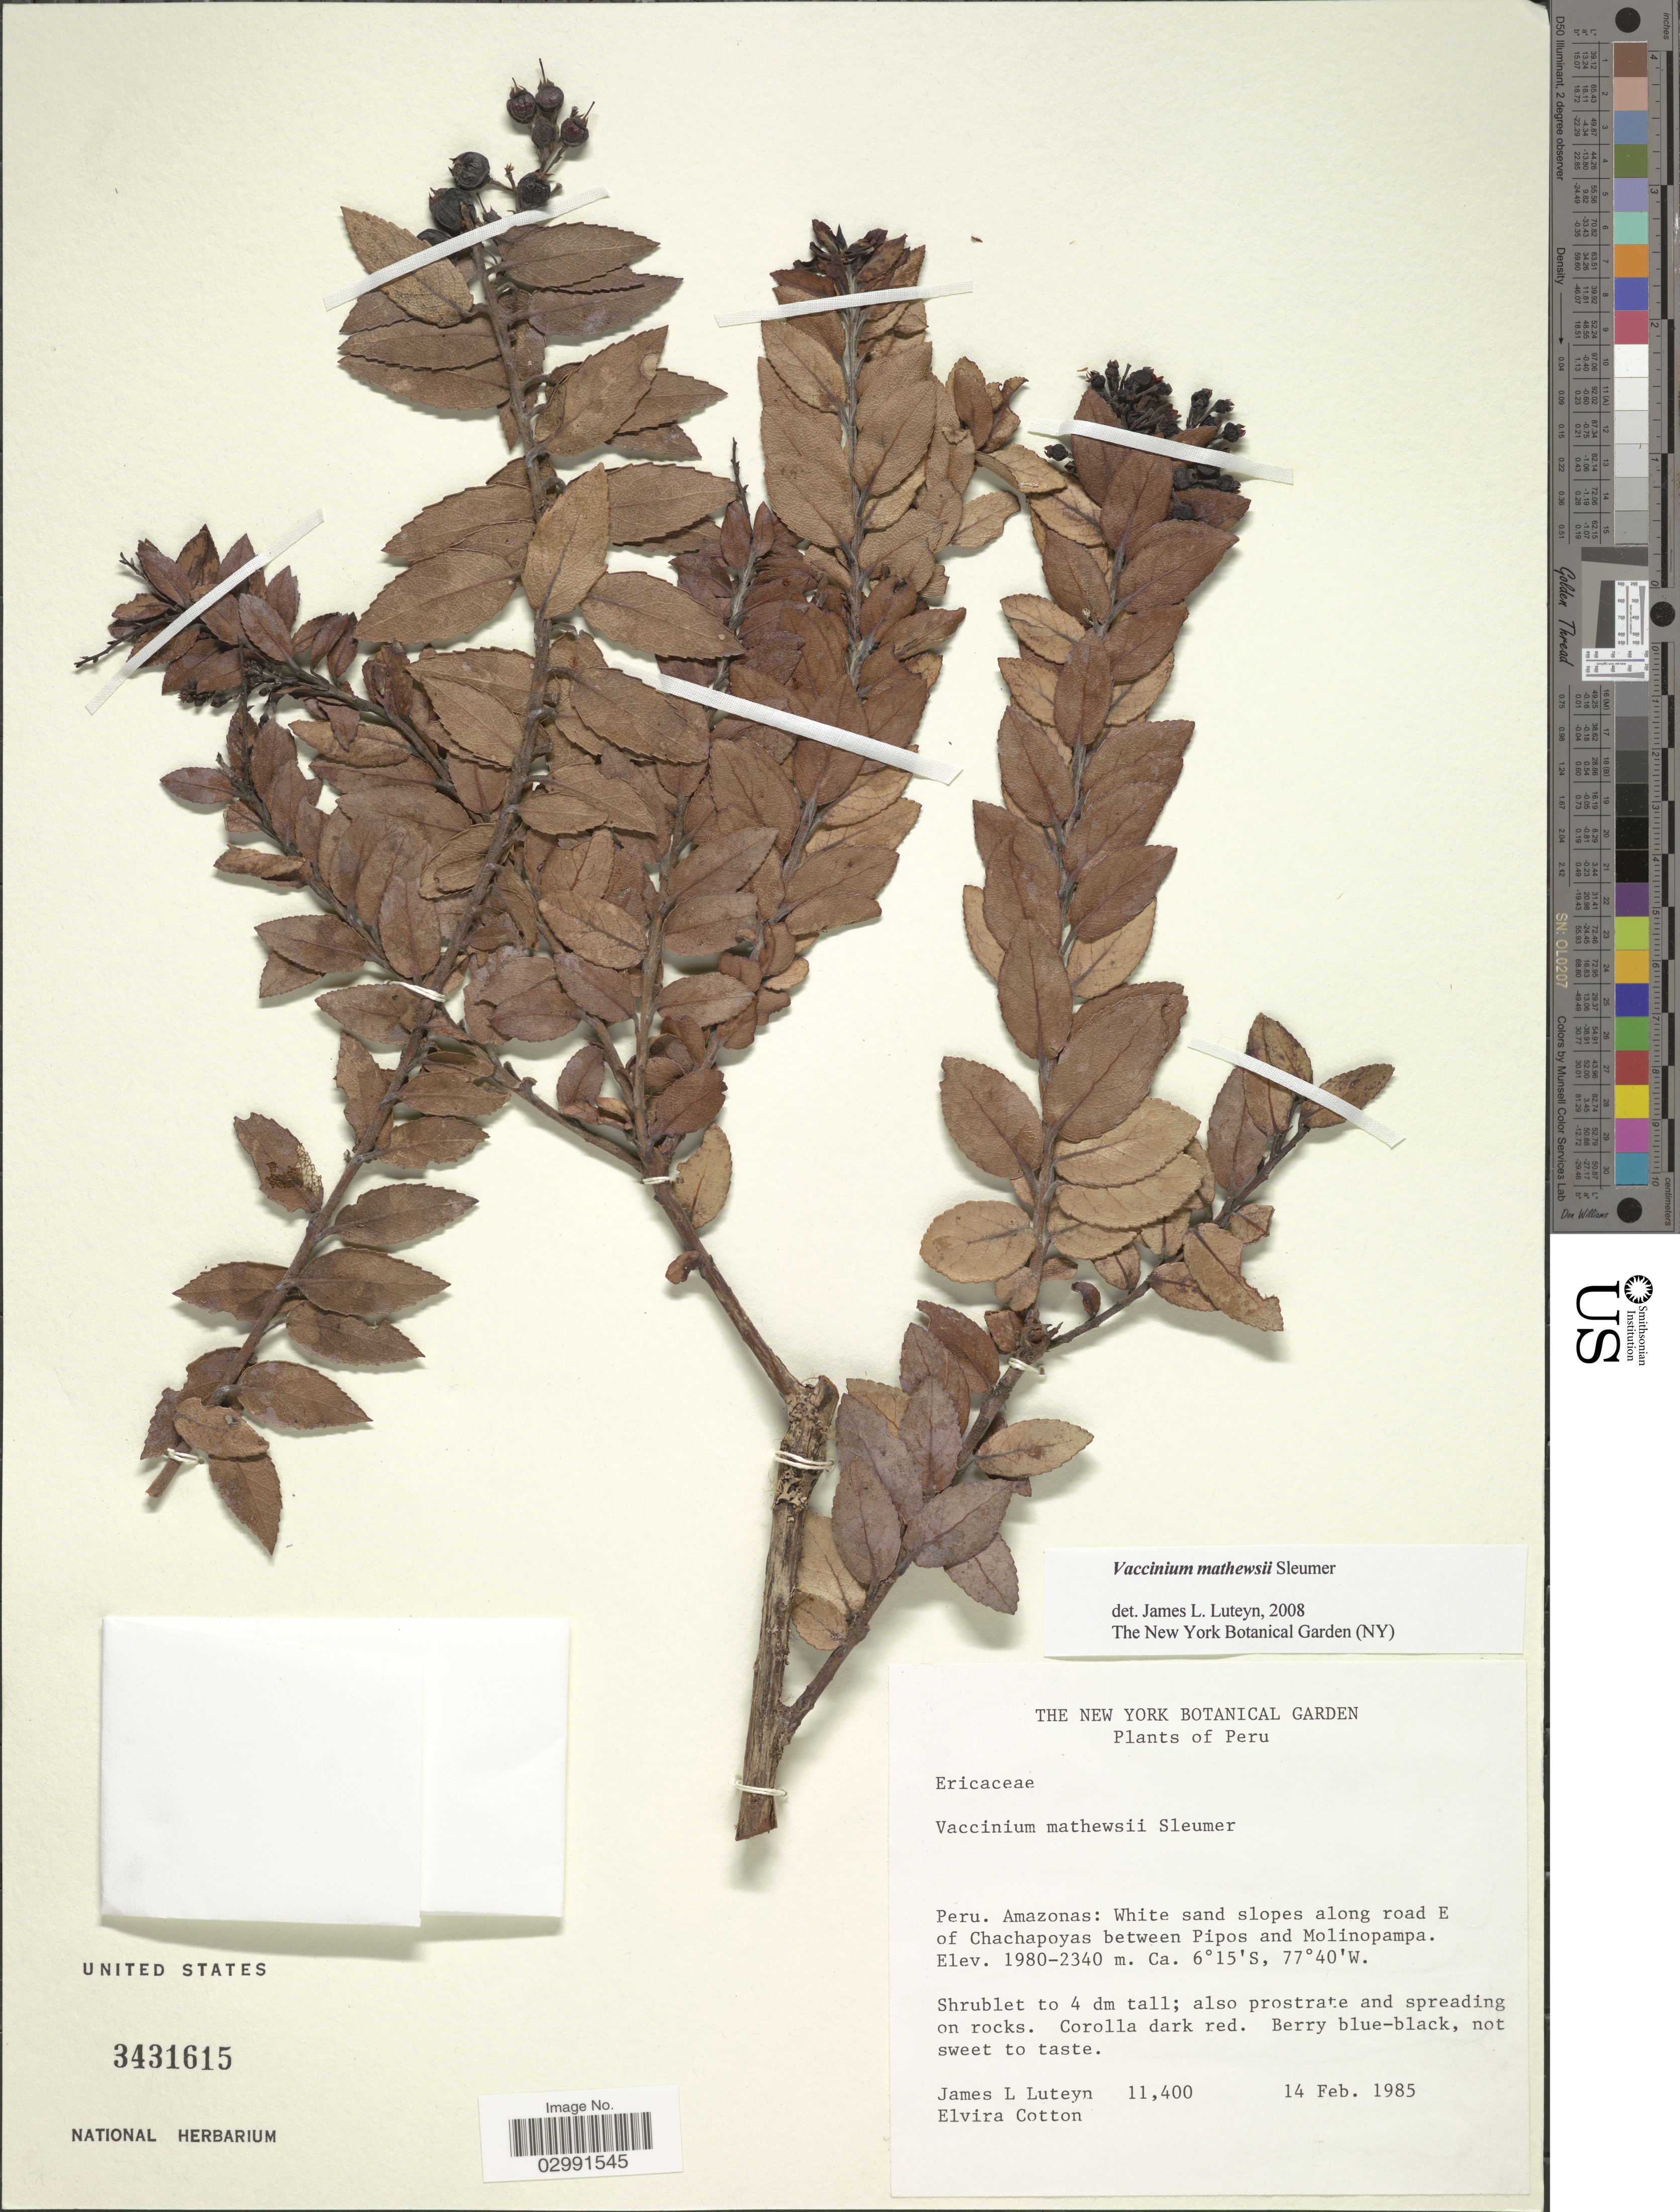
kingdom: Plantae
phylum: Tracheophyta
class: Magnoliopsida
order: Ericales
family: Ericaceae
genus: Vaccinium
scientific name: Vaccinium mathewsii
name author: Sleumer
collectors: J. Luteyn & E. Cotton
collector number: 11400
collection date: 1985-02-14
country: Peru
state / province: Amazonas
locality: White sand slopes along road E of Chachapoyas between Pipos and Molinopampa.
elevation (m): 1980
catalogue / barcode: US 3431615